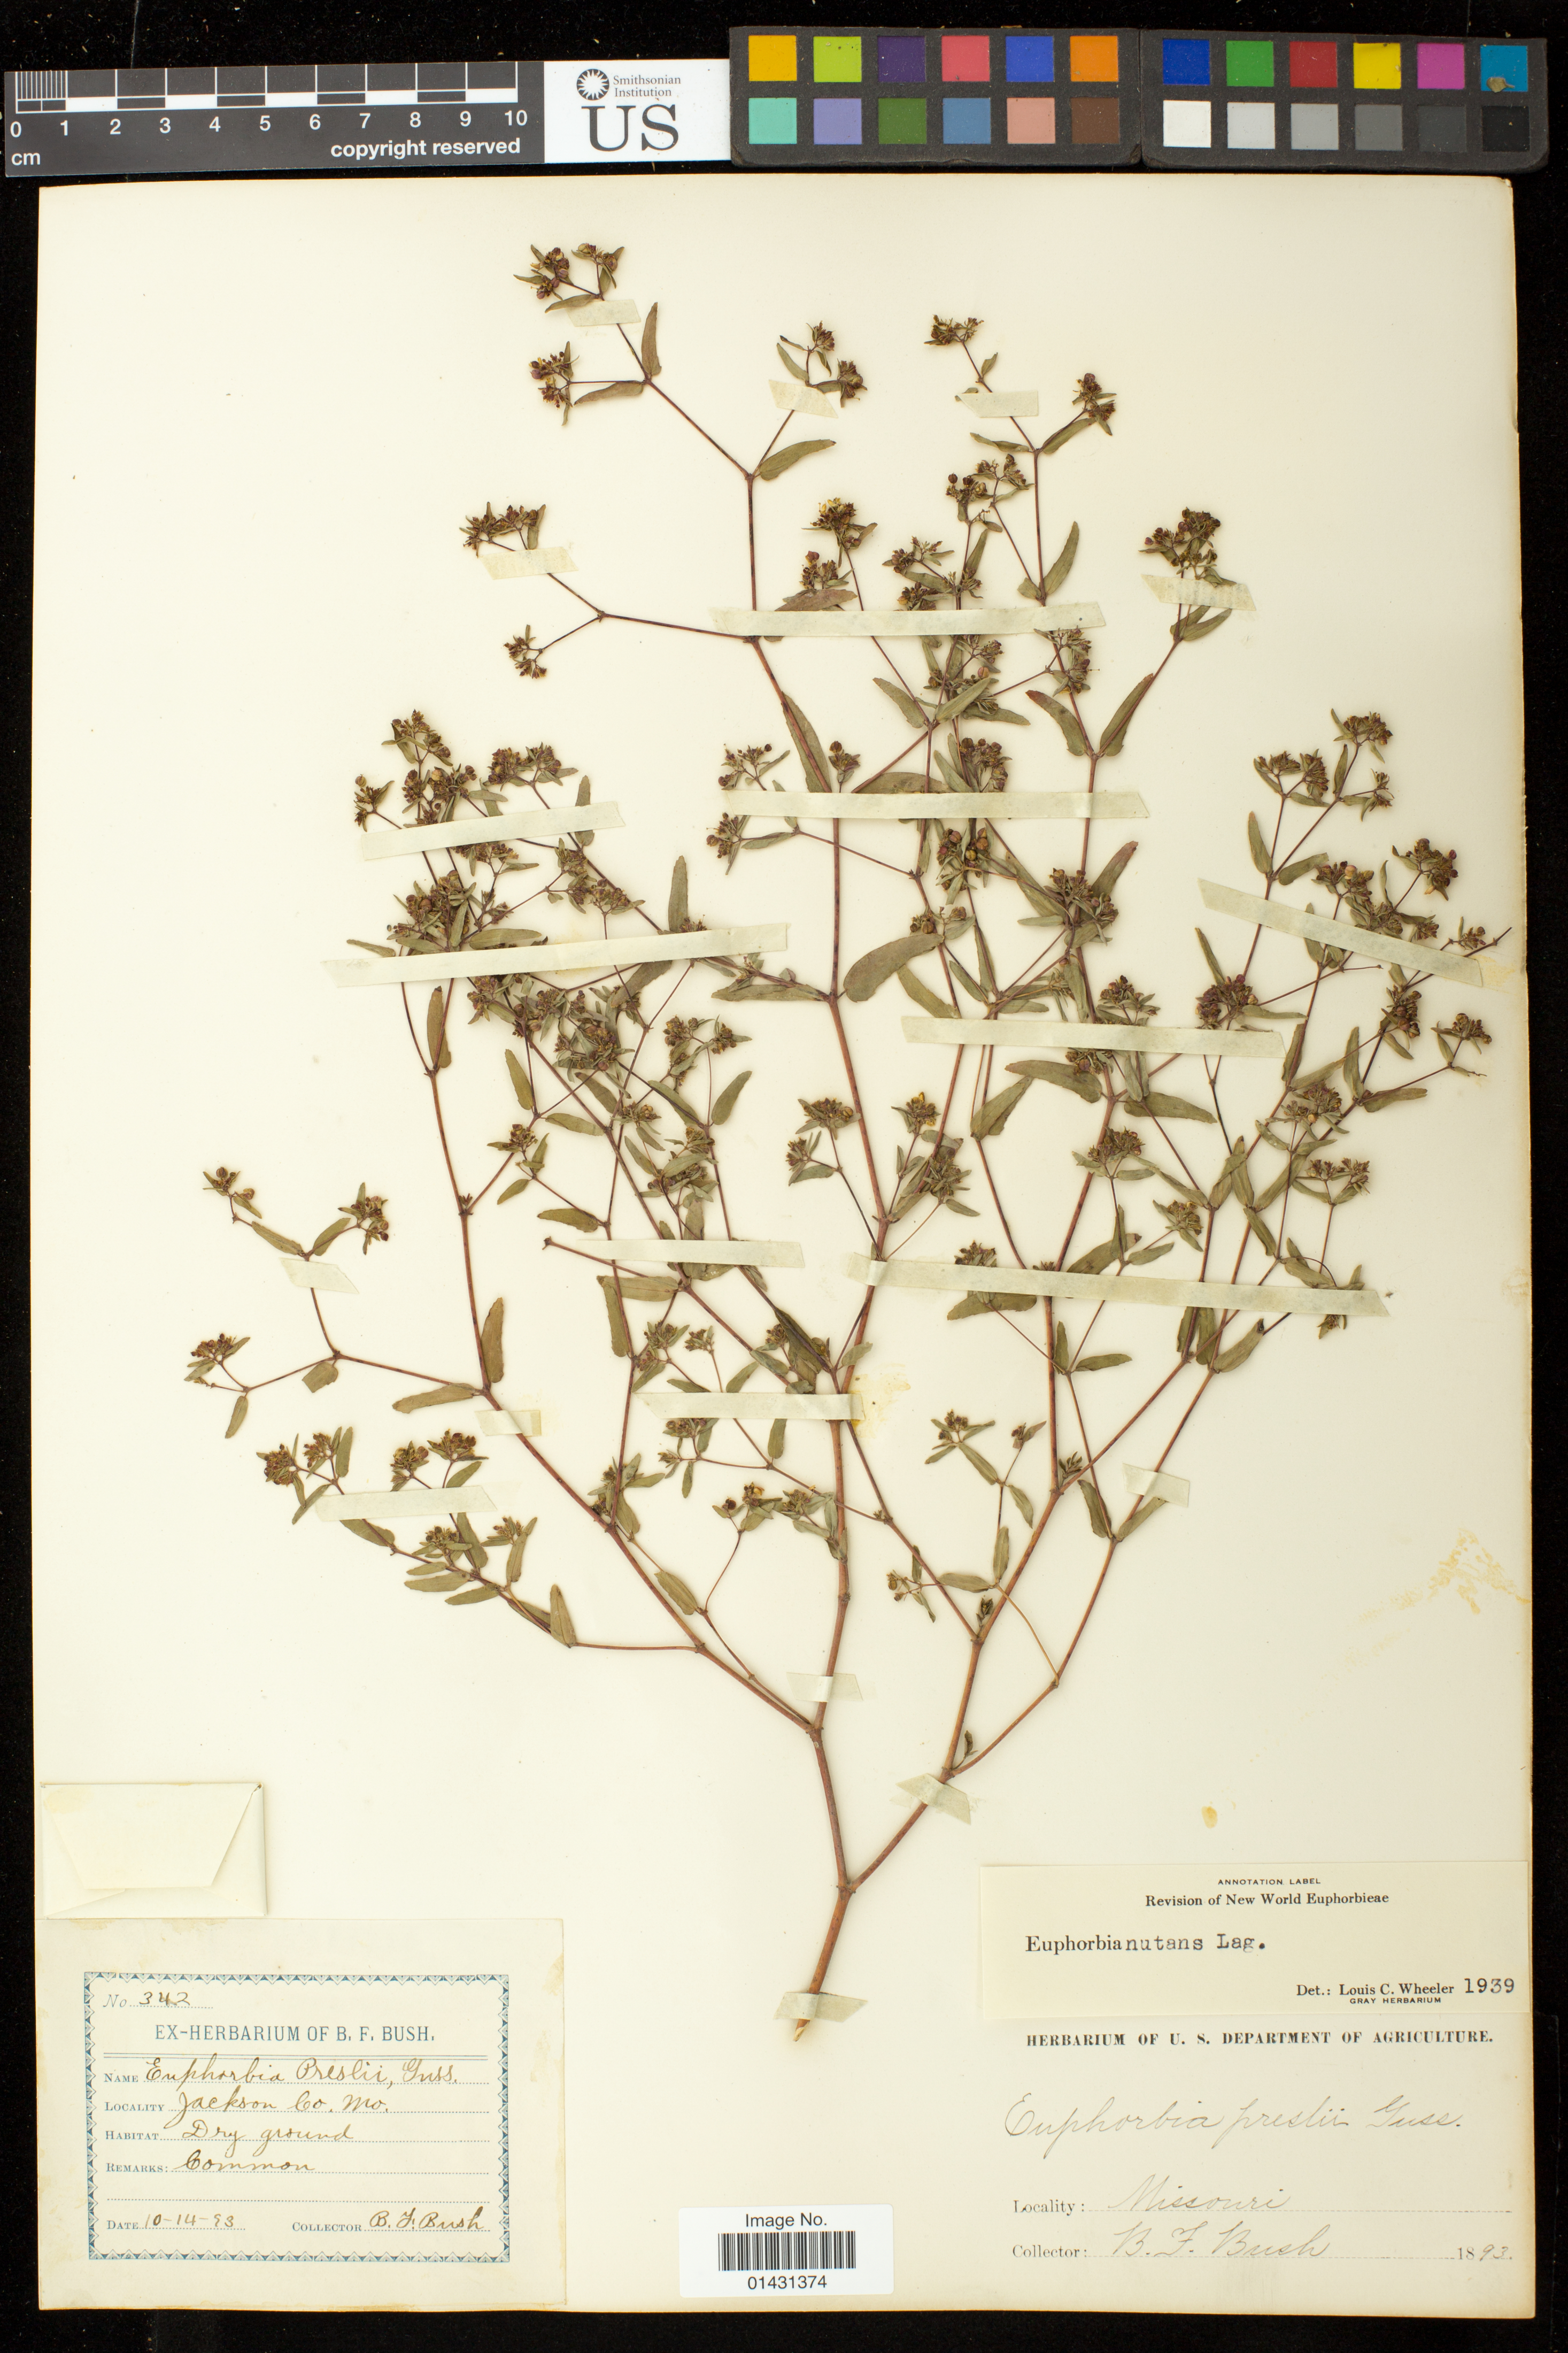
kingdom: Plantae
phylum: Tracheophyta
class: Magnoliopsida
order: Malpighiales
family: Euphorbiaceae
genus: Euphorbia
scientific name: Euphorbia maculata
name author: L.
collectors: B. F. Bush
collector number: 342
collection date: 1893-10-14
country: United States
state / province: Missouri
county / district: Jackson